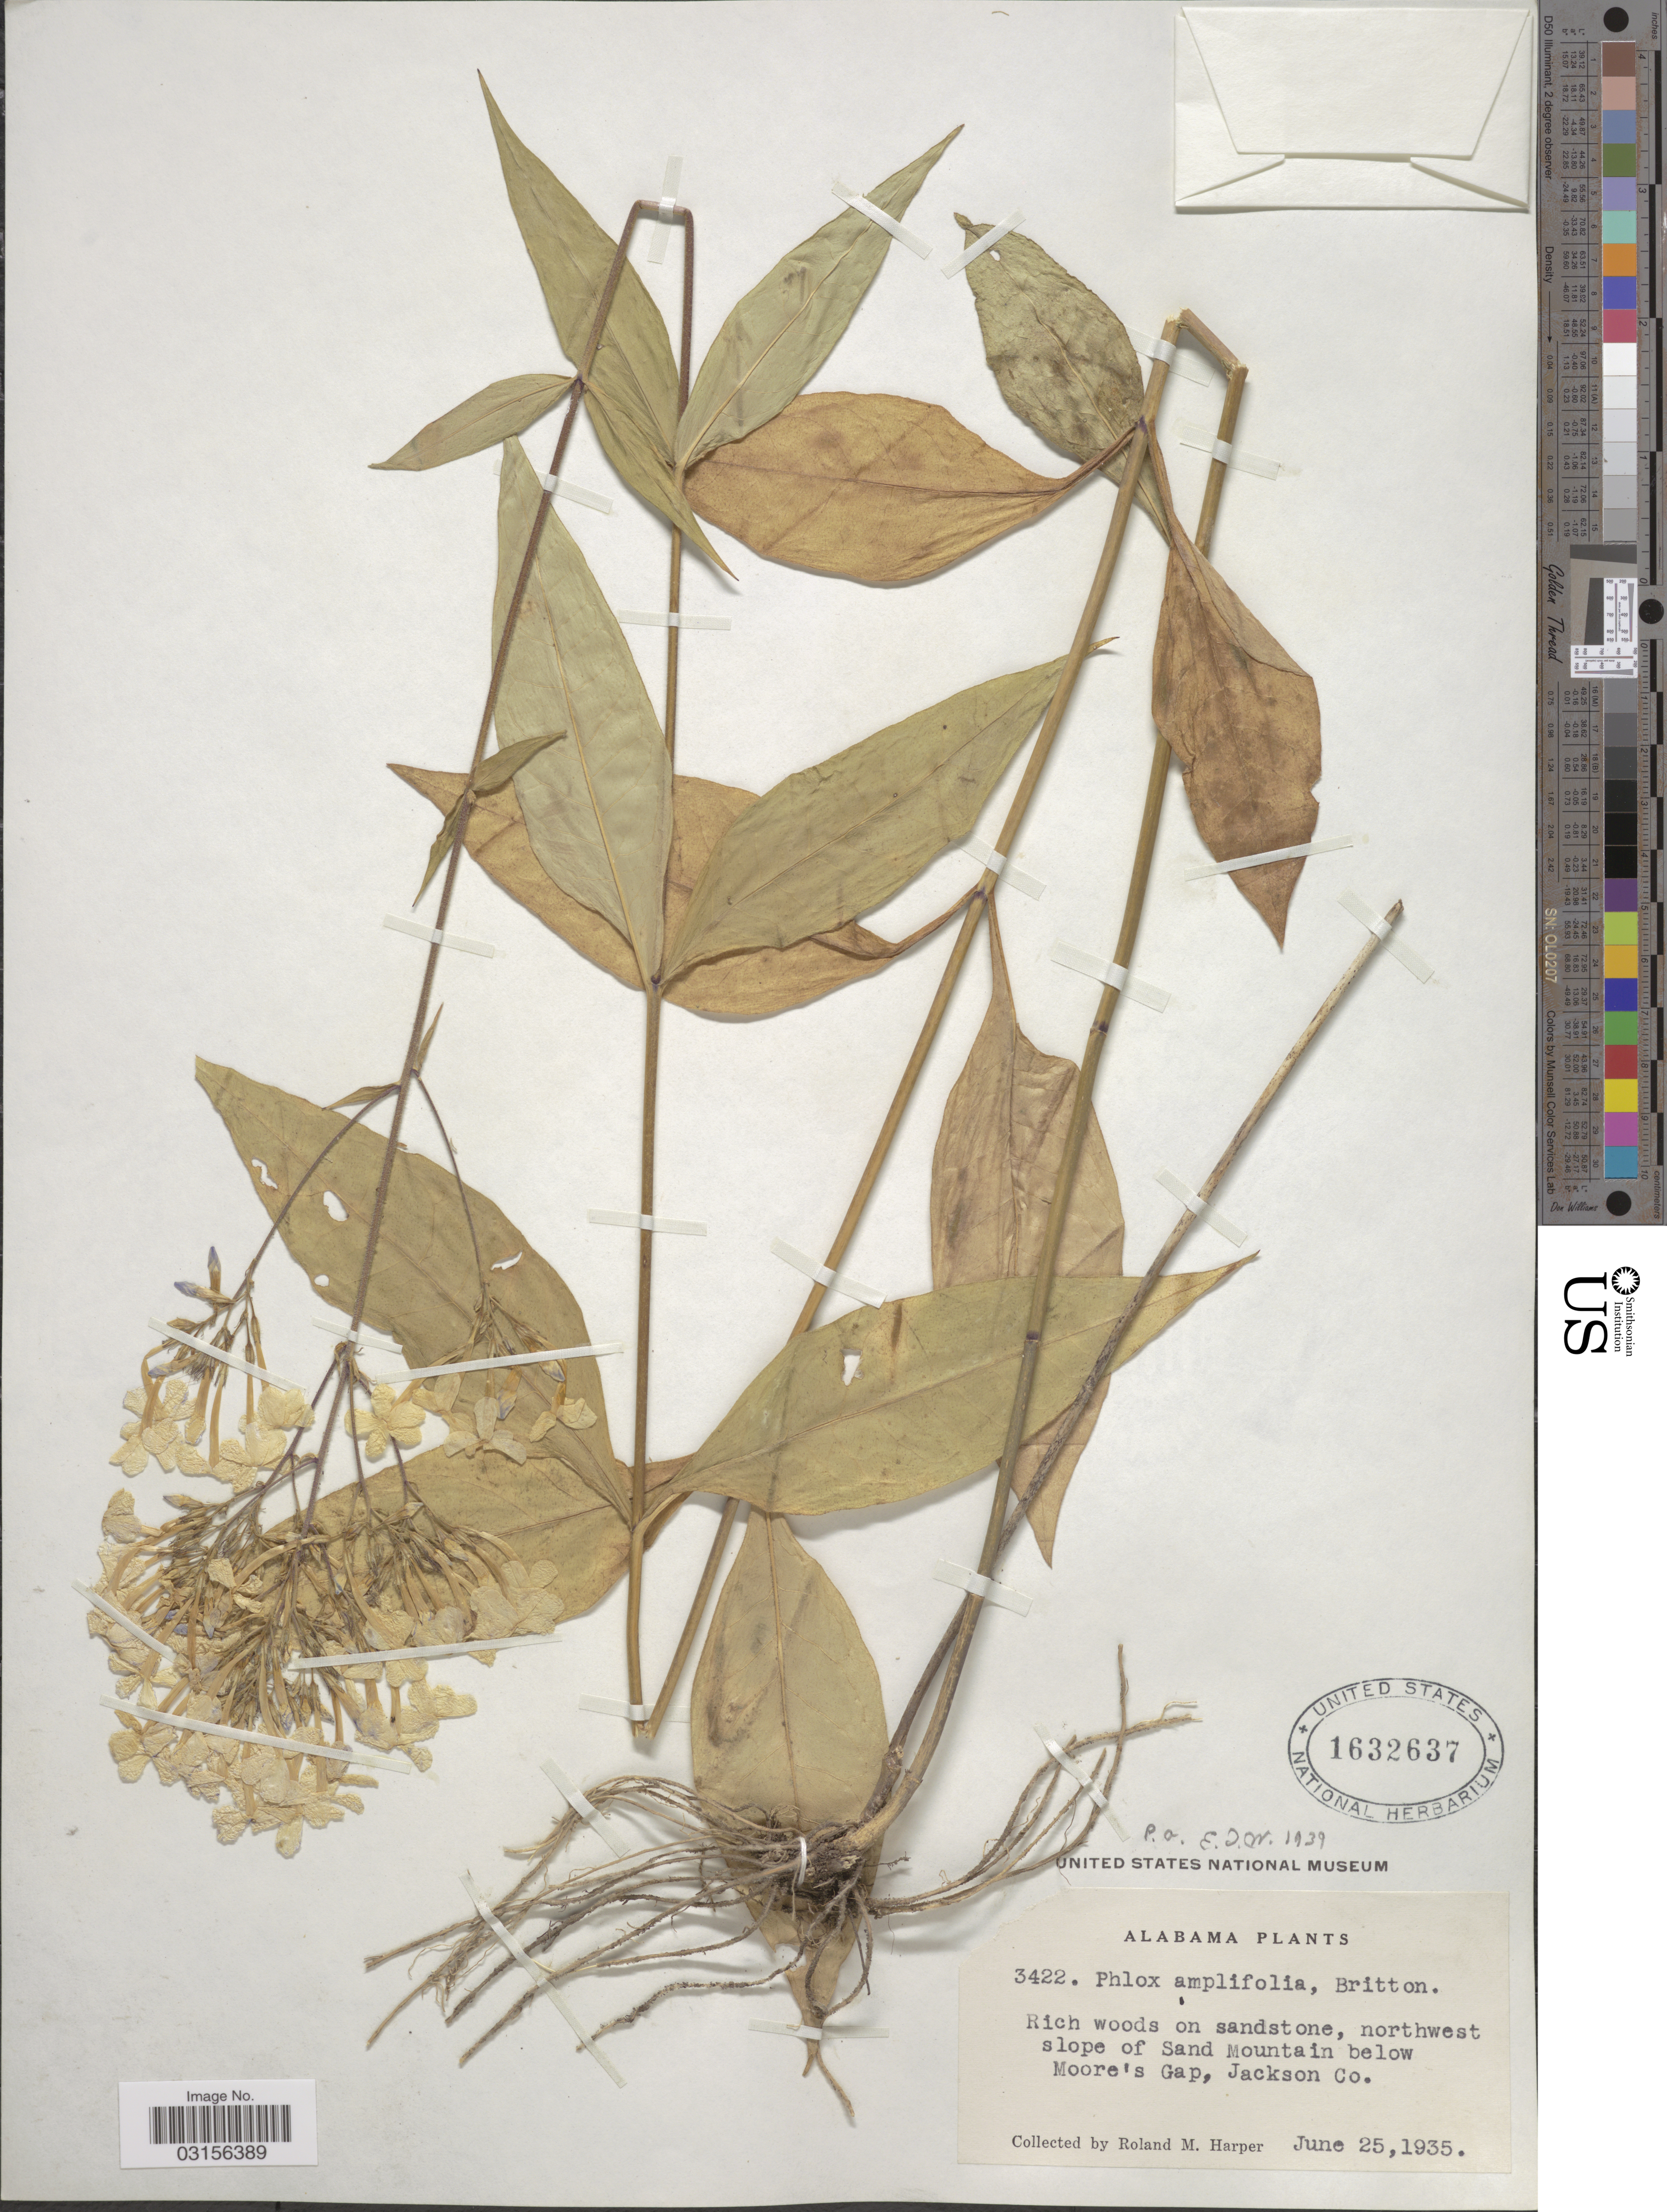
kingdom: Plantae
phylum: Tracheophyta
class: Magnoliopsida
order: Ericales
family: Polemoniaceae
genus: Phlox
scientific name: Phlox amplifolia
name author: Britton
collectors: R. M. Harper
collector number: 3422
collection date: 1935-06-25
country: United States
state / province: Alabama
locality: Northwest slope of Sand Mountain below Moore's Gap, Jackson Co.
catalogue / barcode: US 1632637